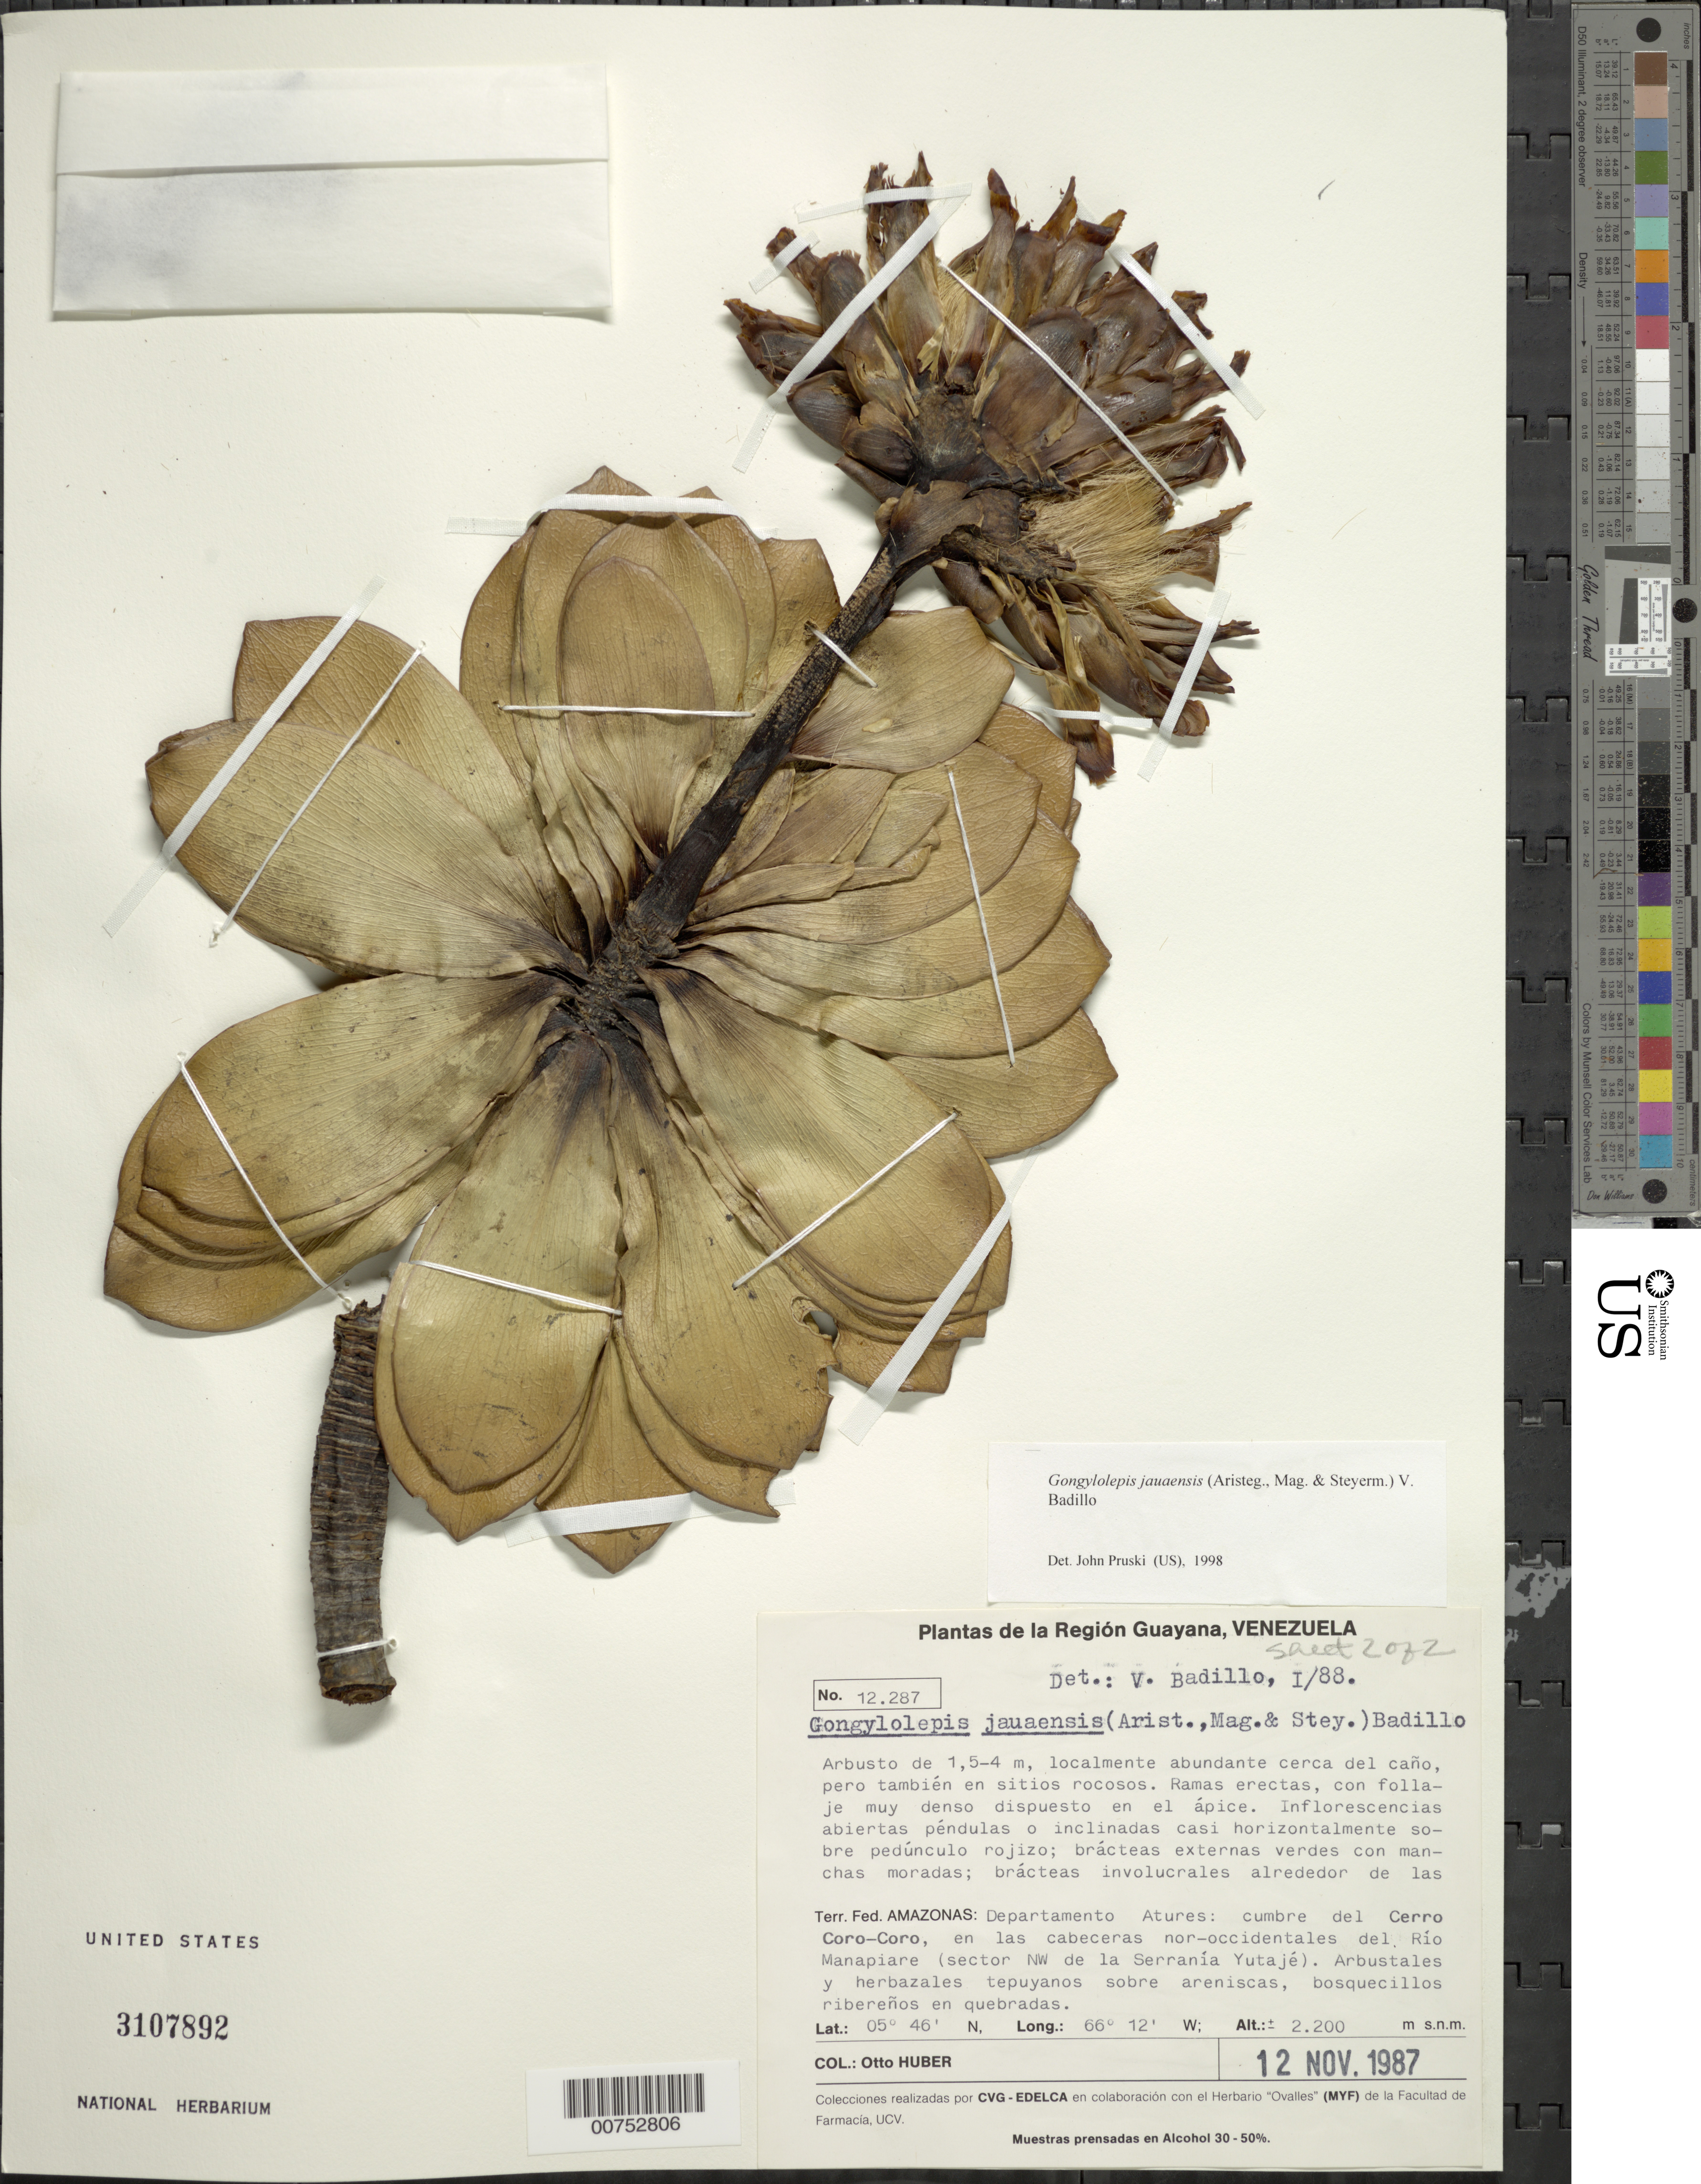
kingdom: Plantae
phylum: Tracheophyta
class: Magnoliopsida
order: Asterales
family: Asteraceae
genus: Gongylolepis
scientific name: Gongylolepis jauaensis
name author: (Aristeg. et al.) V.M. Badillo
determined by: Pruski, J. F.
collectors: O. Huber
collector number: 12287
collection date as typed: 12-Nov-87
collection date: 1987-11-12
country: Venezuela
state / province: Amazonas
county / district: Atures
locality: Cerro Coro-Coro, en las cabeceras nor-occidentales del Río Manapiare (Sector NW de la Serranía Yutajé)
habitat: Arbustales y herbazales tepuyanos sobre aenisca, bosquecillos ribereños en quebradas.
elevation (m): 2200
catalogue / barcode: US 3107892